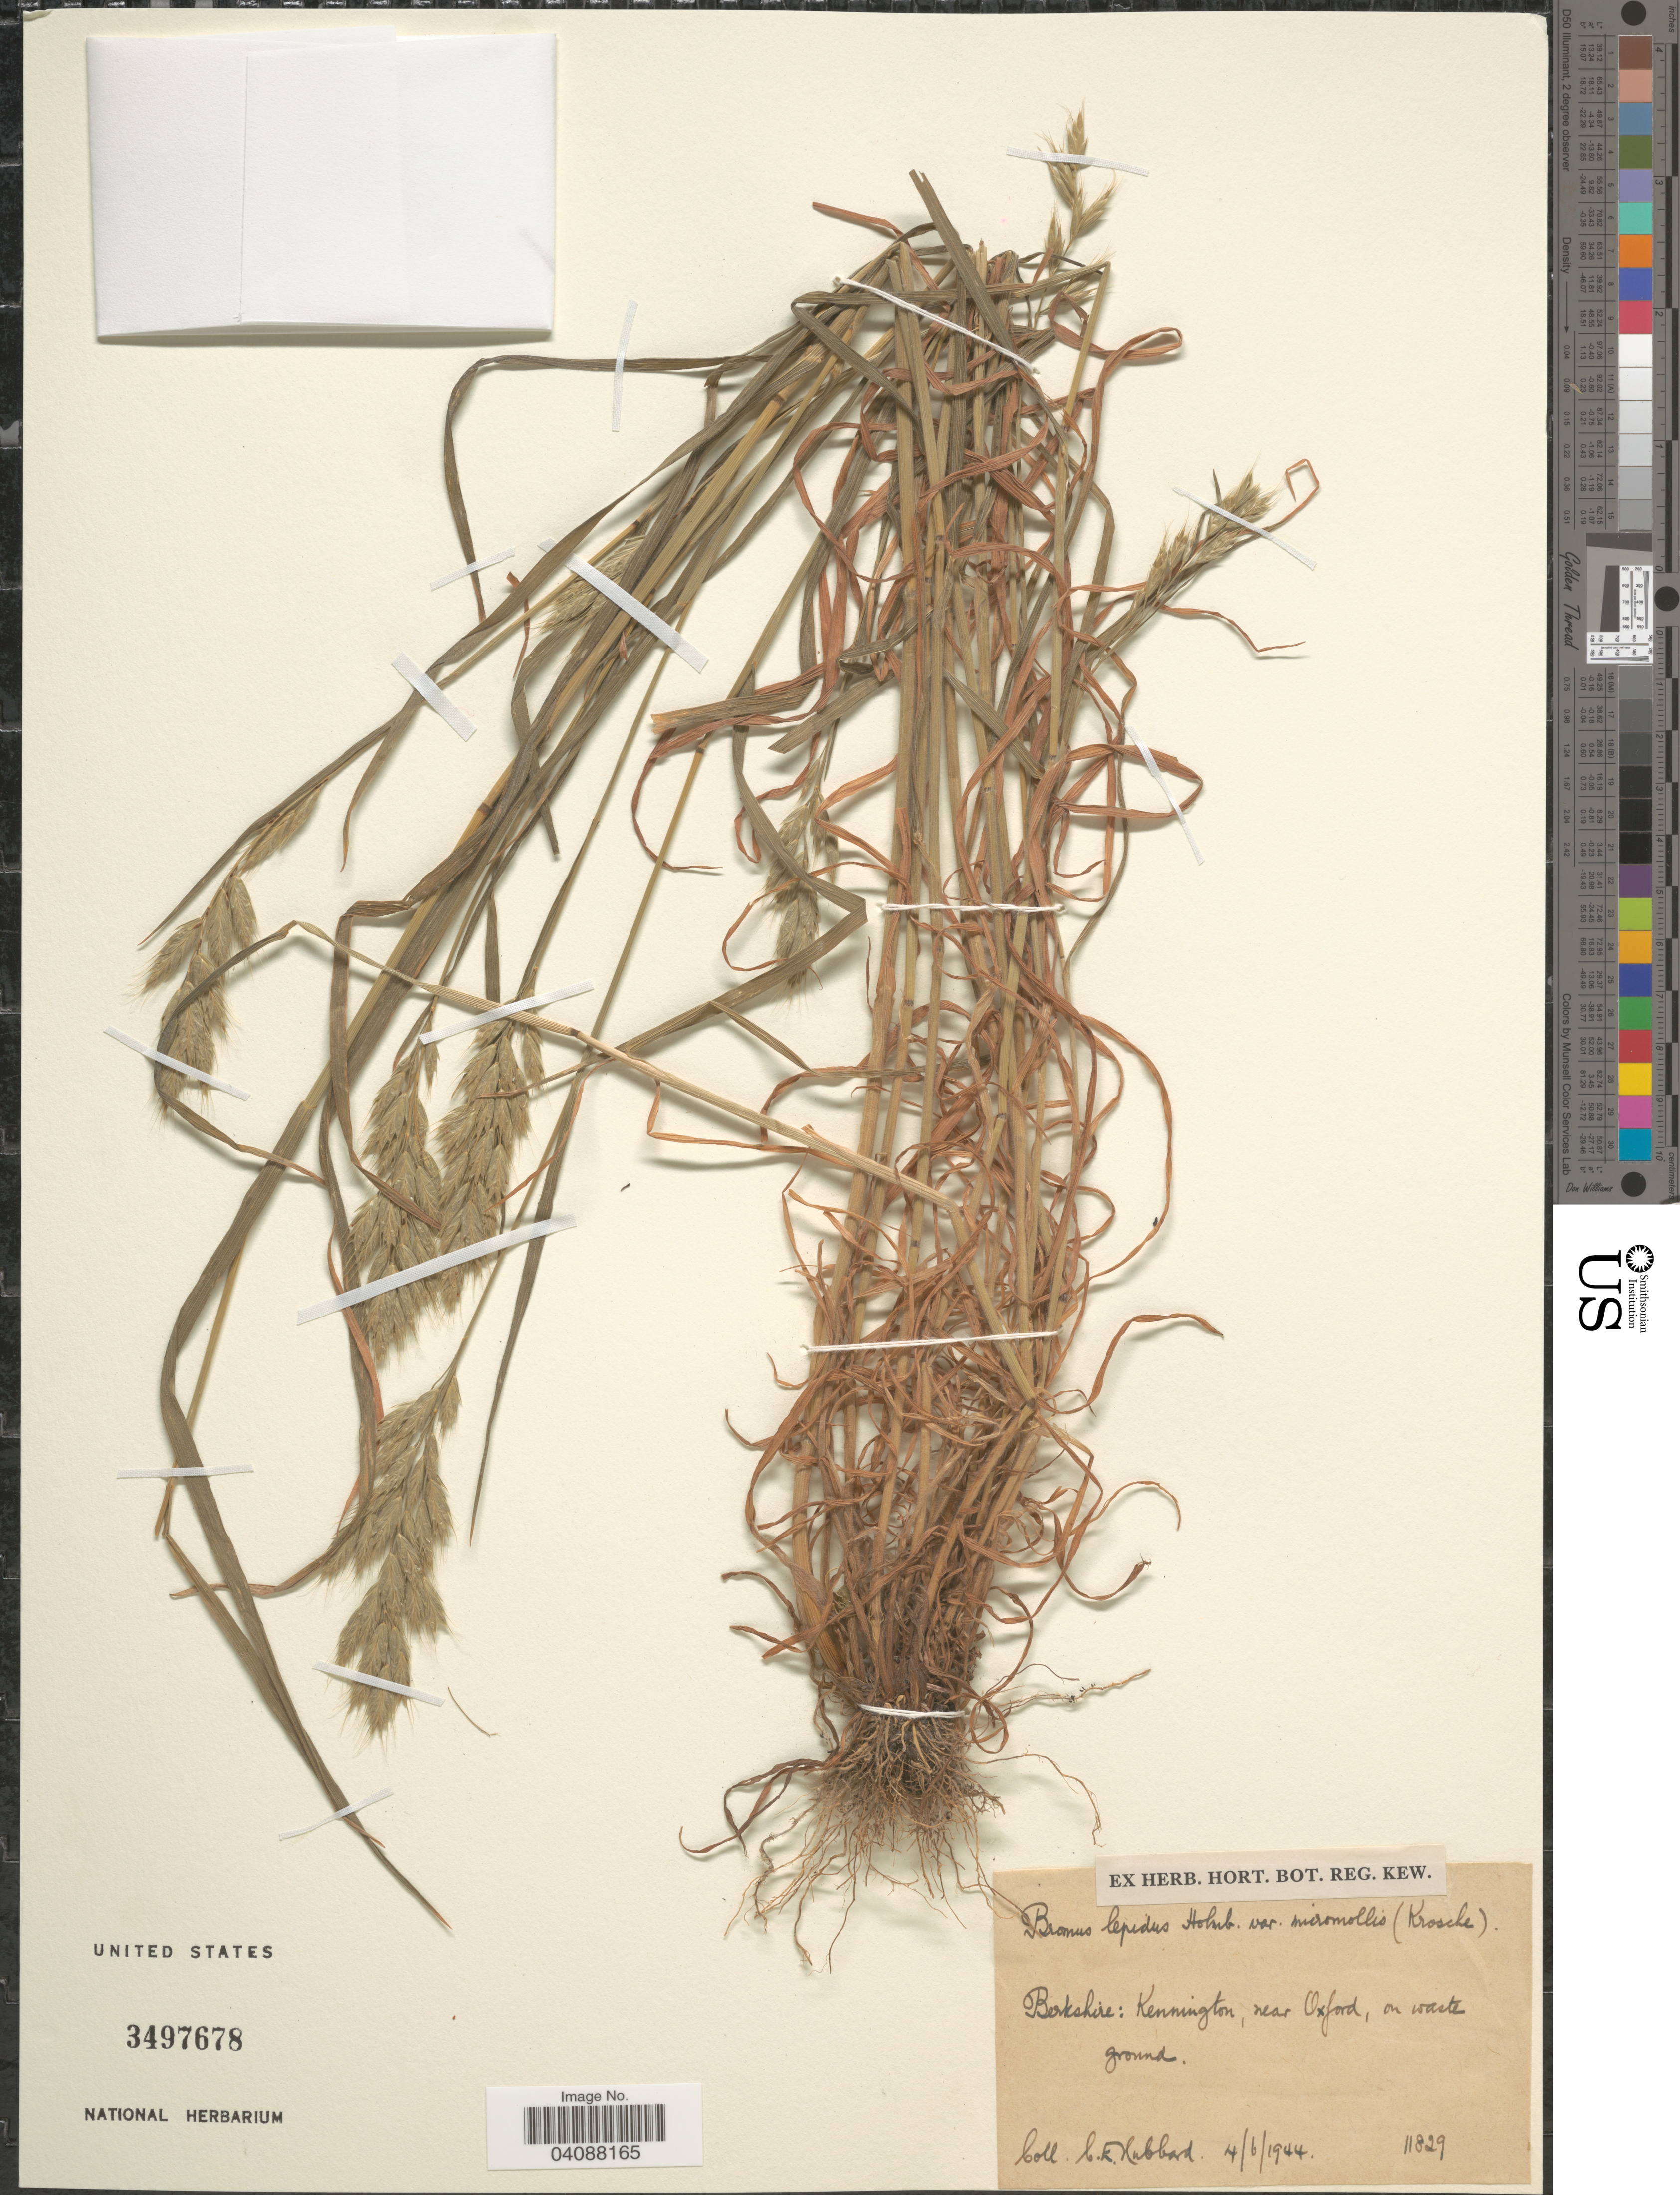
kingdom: Plantae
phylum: Tracheophyta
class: Liliopsida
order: Poales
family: Poaceae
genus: Bromus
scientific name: Bromus lepidus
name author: Holmberg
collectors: C. E. Hubbard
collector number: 11829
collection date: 1944-06-04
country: United Kingdom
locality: Berkshire: Kennington, near Oxford, on waste ground.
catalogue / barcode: US 3497678